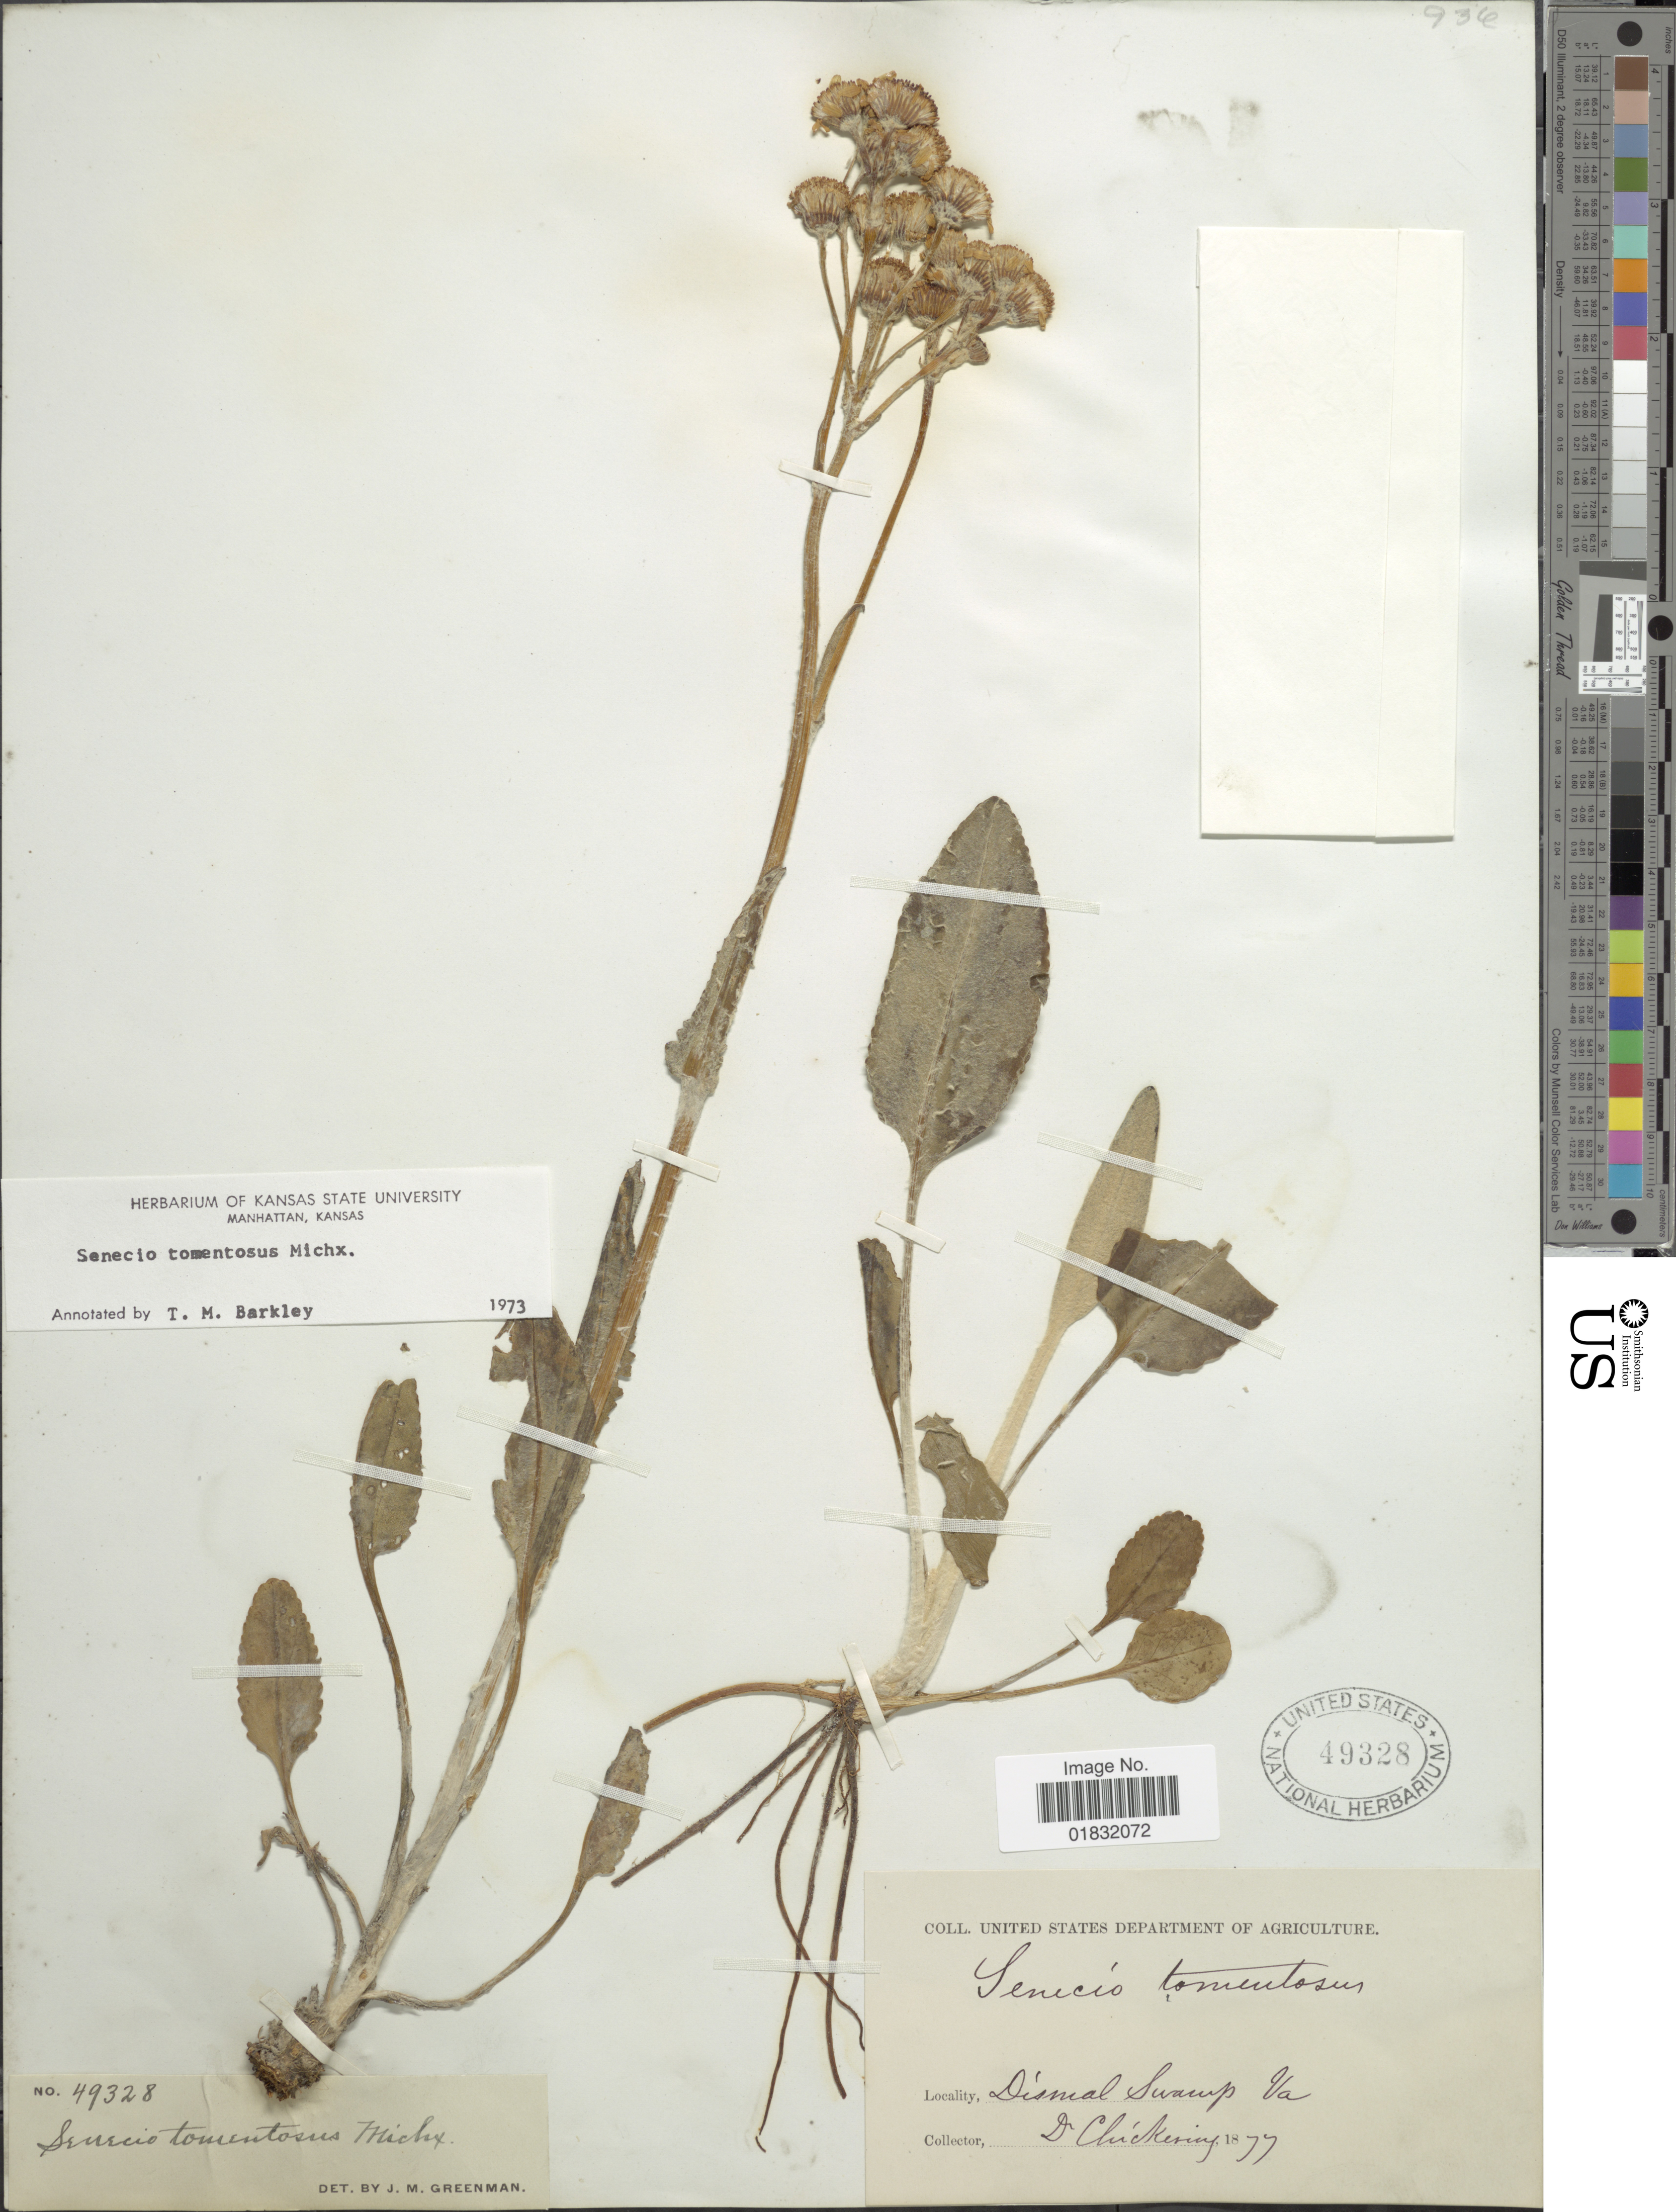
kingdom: Plantae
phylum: Tracheophyta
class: Magnoliopsida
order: Asterales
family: Asteraceae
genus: Packera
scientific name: Packera dubia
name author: (Spreng.) Trock & Mabb.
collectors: -. Chickering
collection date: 1877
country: United States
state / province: Virginia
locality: Dismal Swamp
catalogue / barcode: US 49328